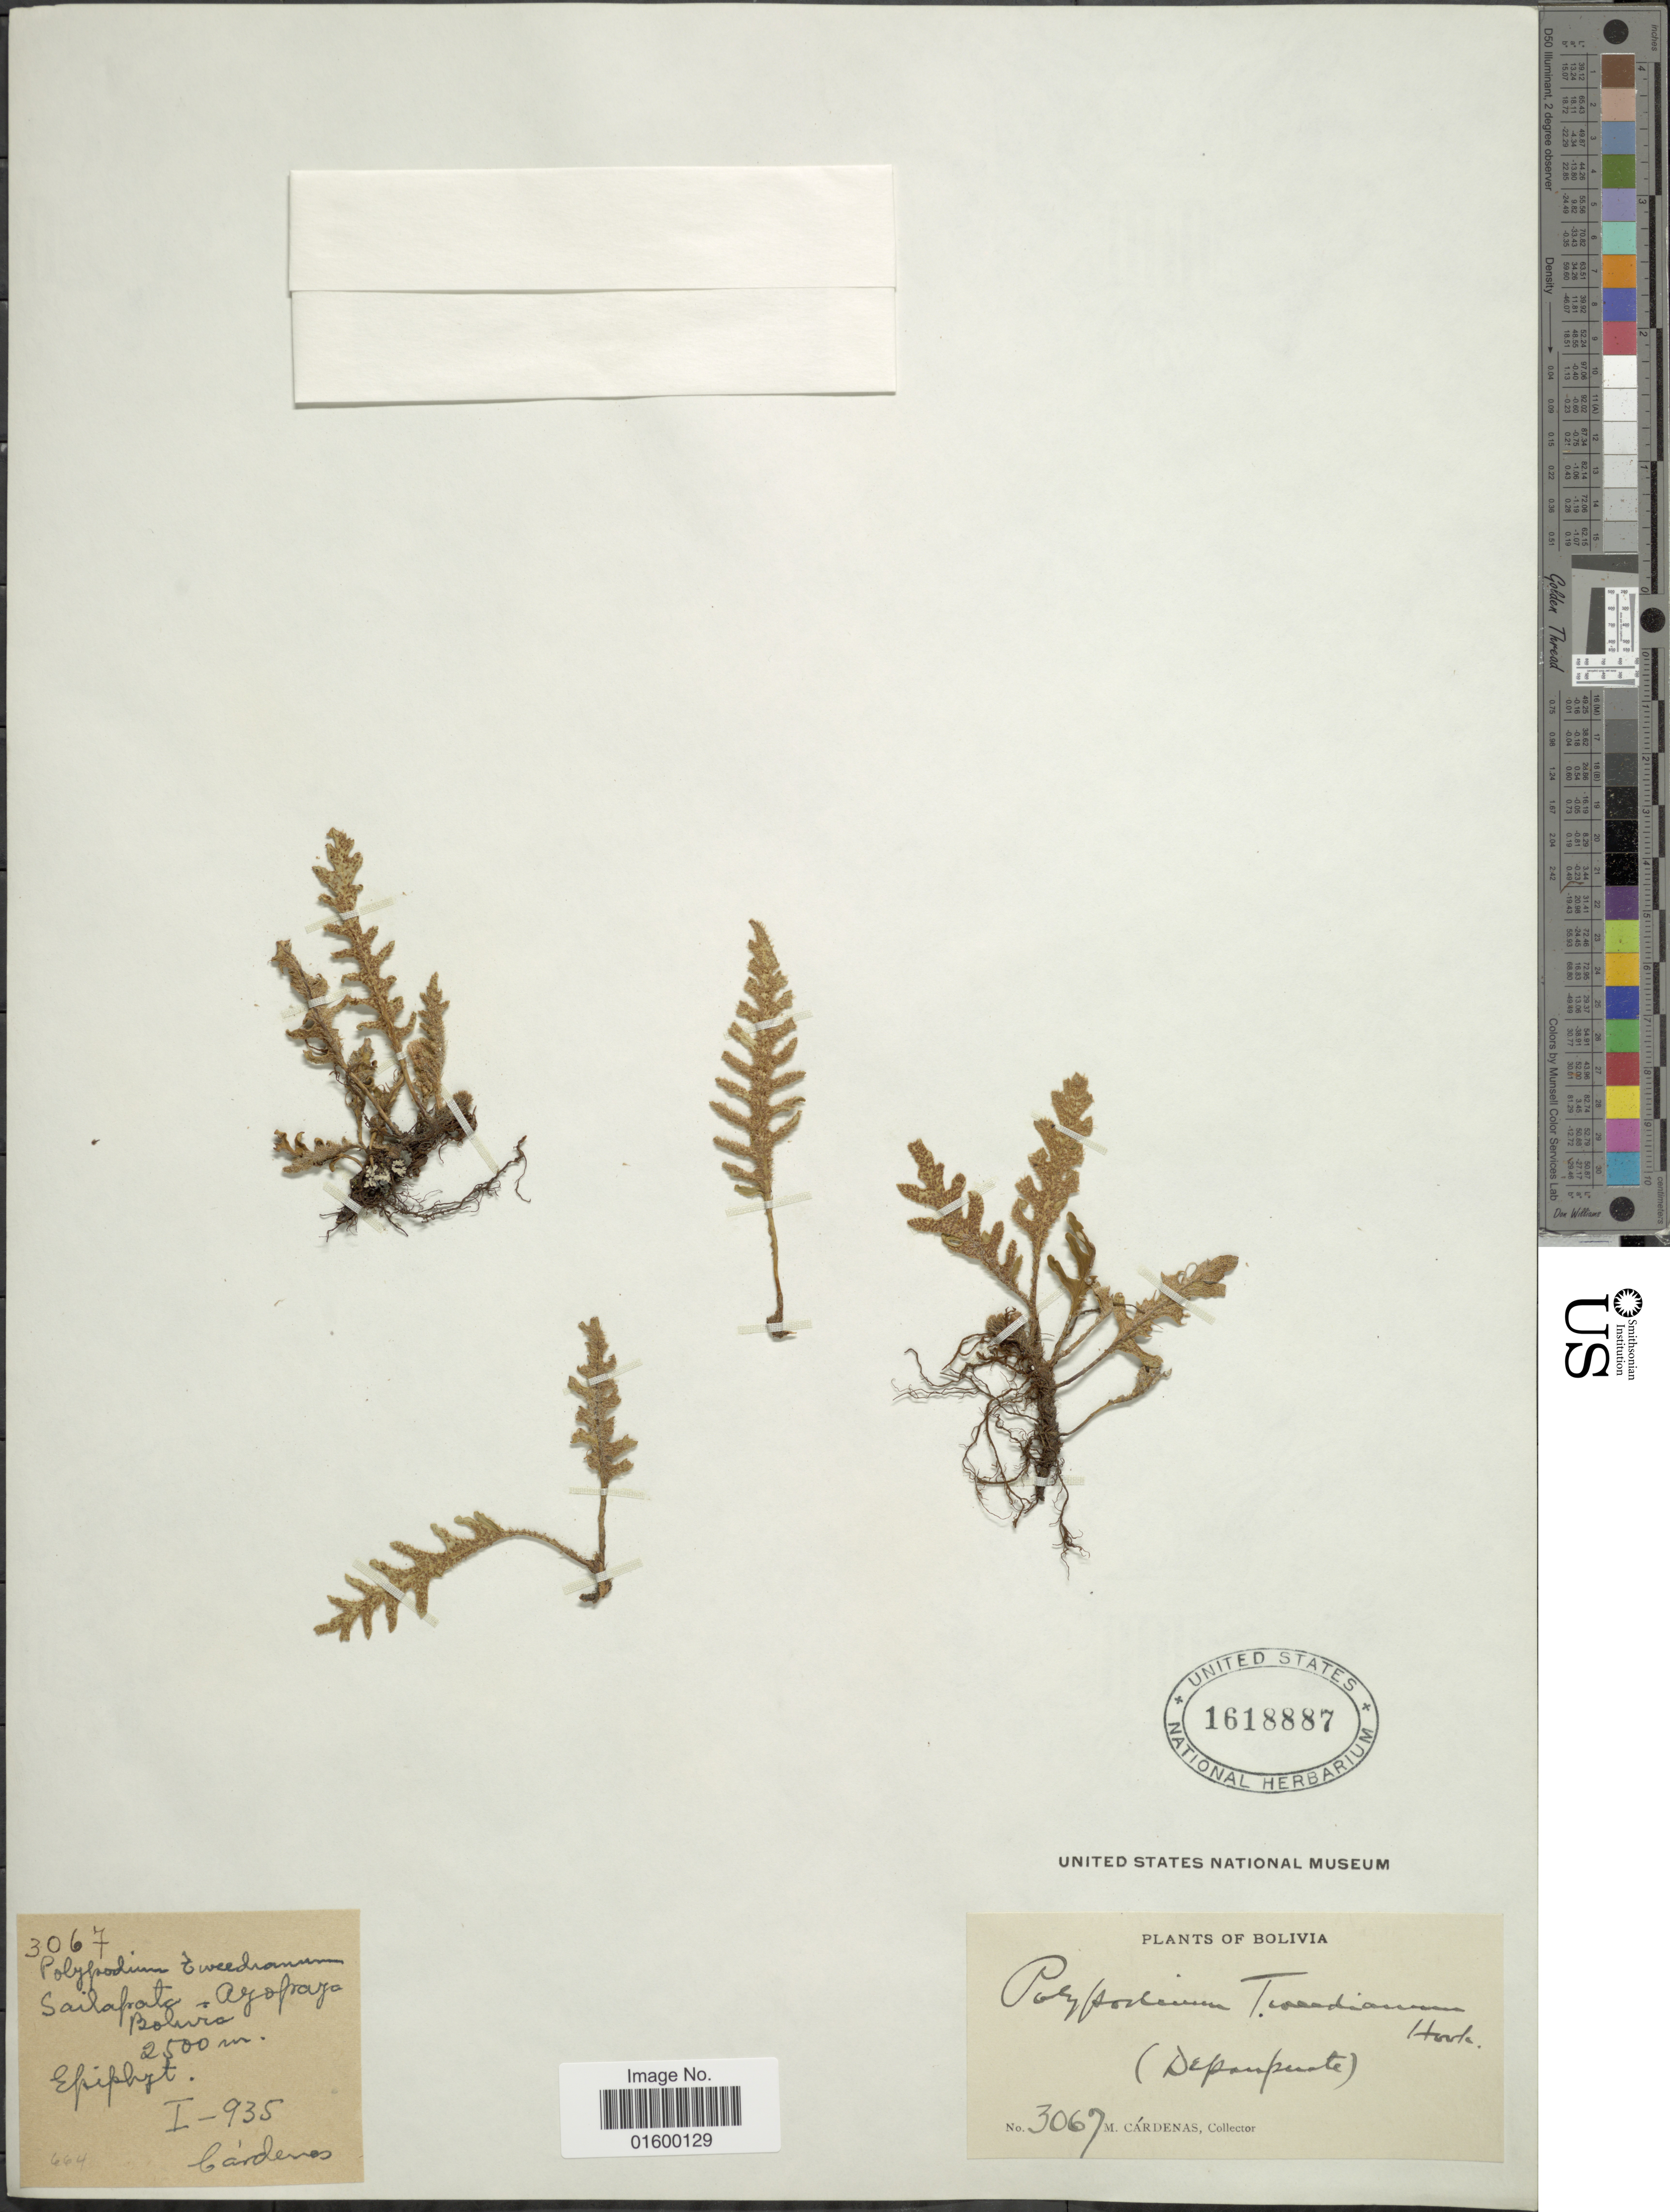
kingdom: Plantae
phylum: Tracheophyta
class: Polypodiopsida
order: Polypodiales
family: Polypodiaceae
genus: Pleopeltis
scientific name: Pleopeltis tweediana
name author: (Hook.) A.R. Sm.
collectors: M. Cárdenas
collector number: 3067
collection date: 1935-01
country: Bolivia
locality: Sailapata Ayopaya.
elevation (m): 2500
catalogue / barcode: US 1618887